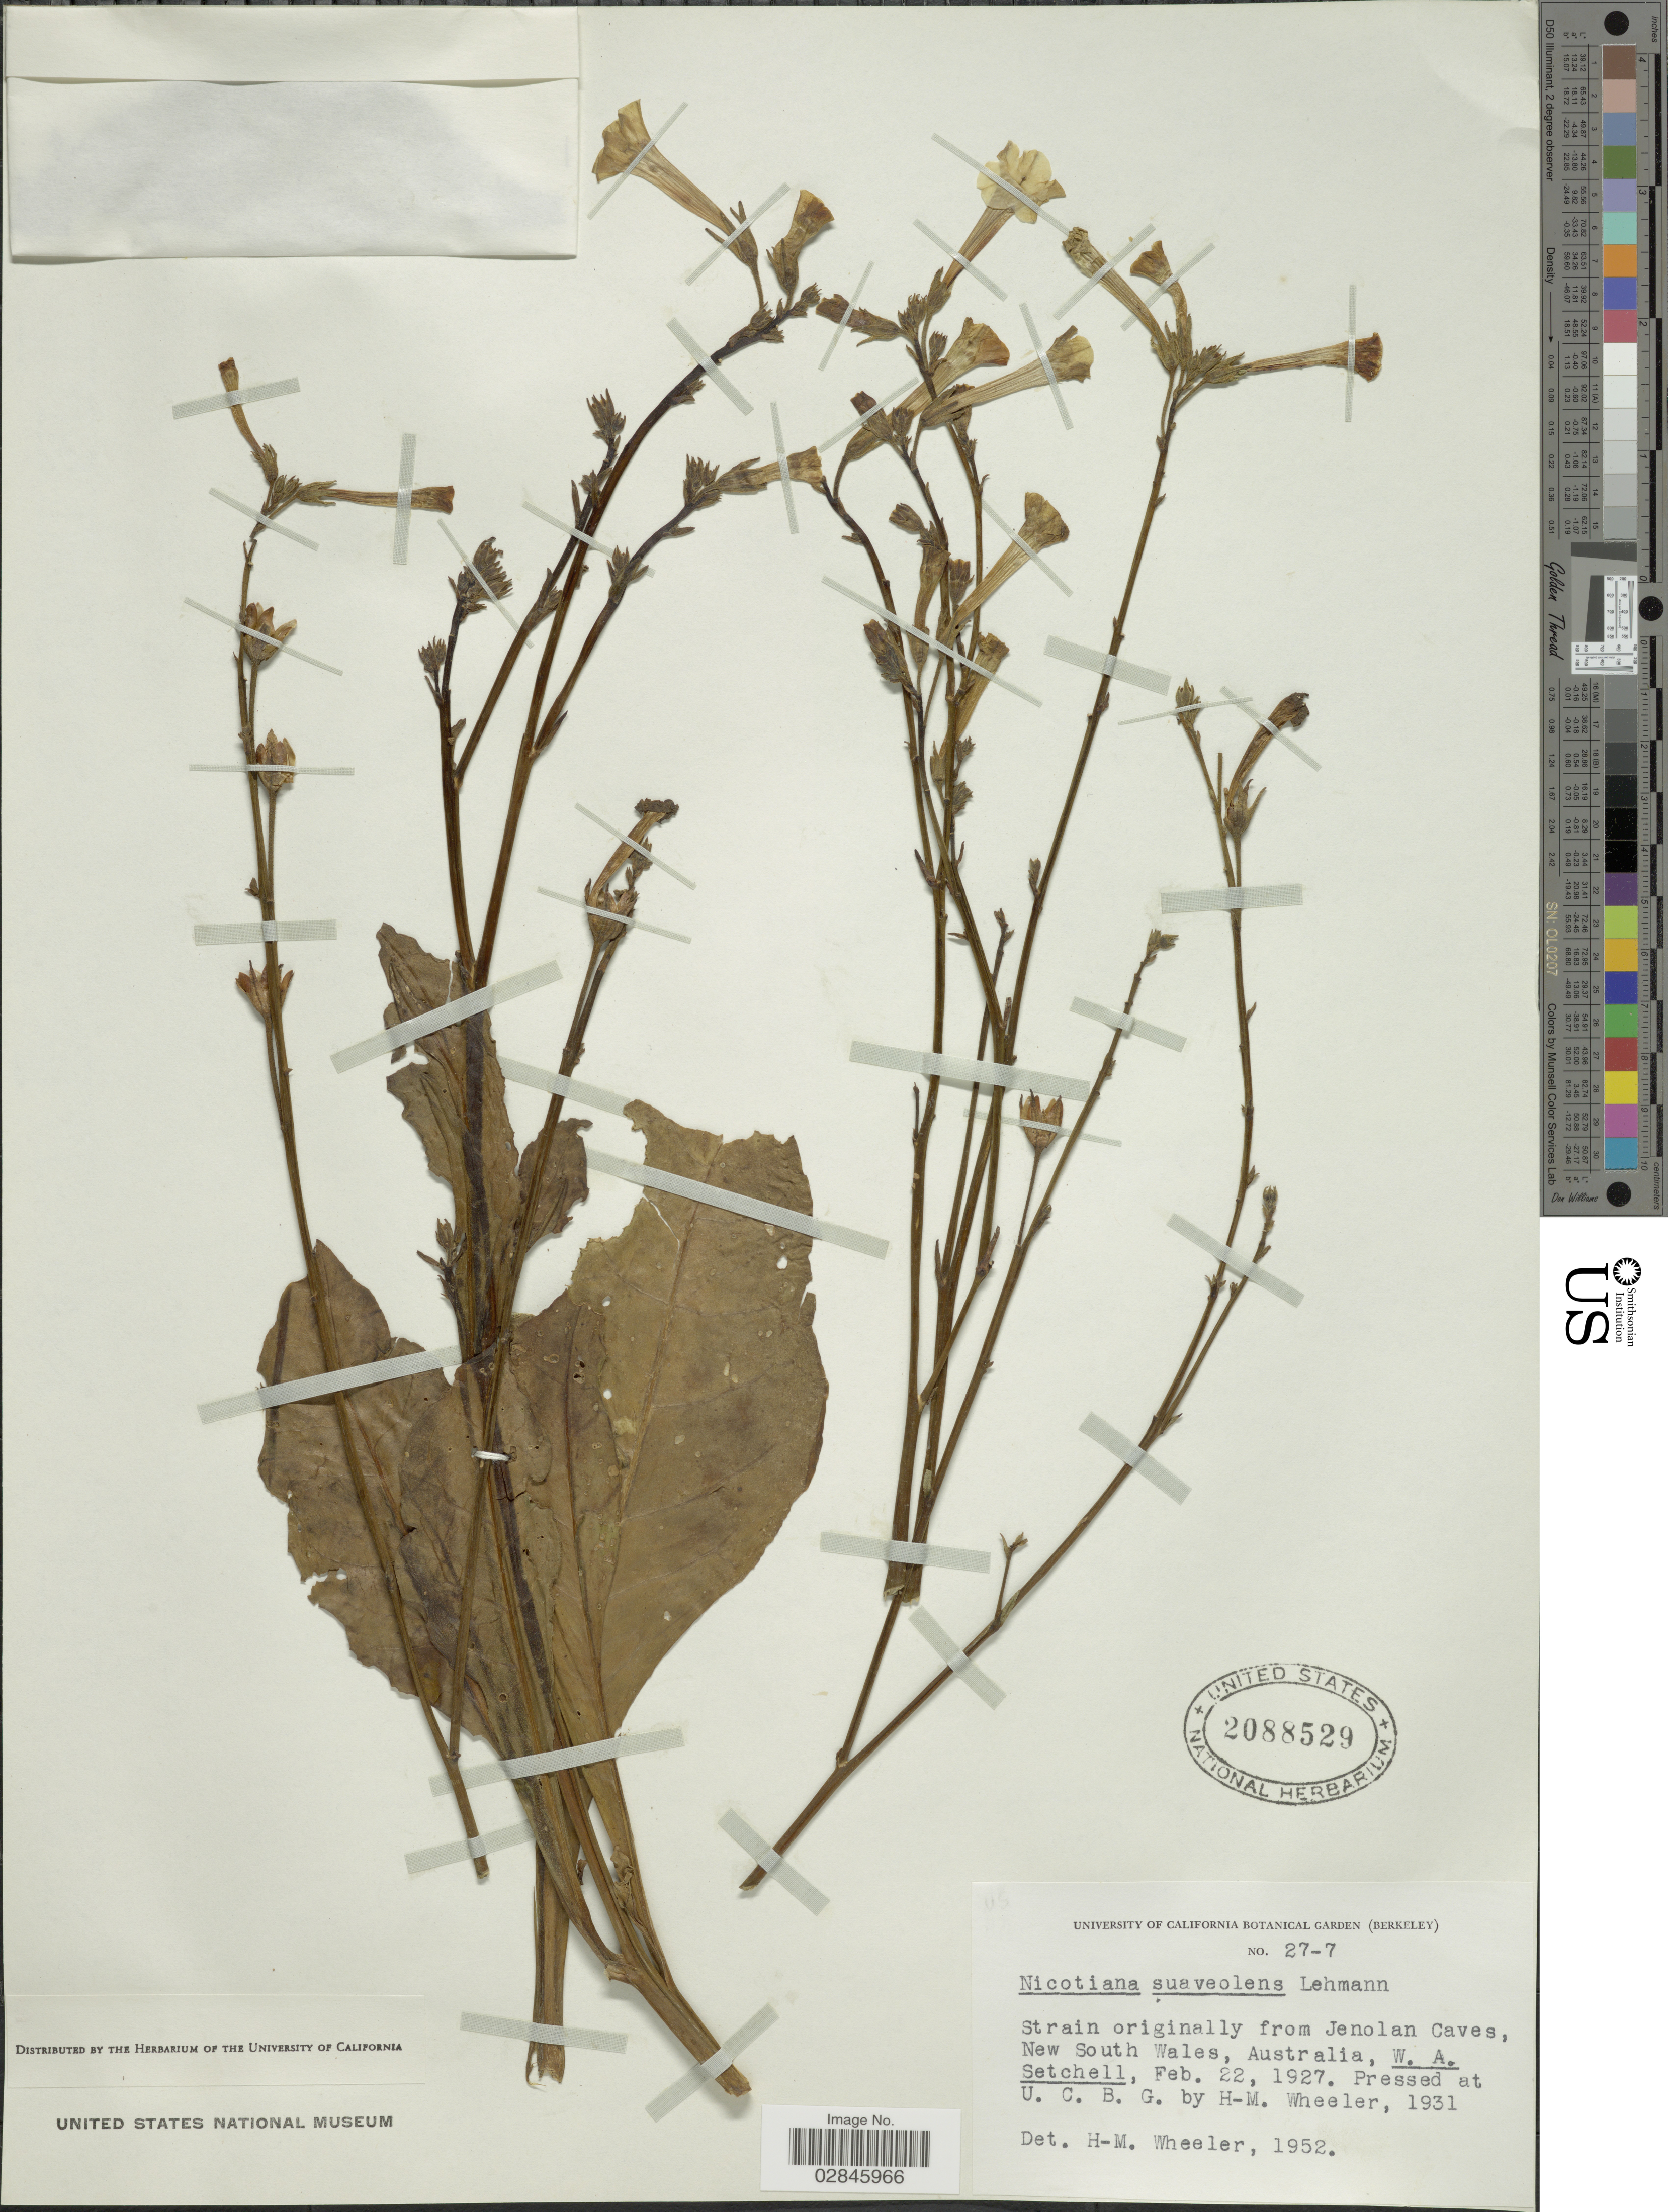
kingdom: Plantae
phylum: Tracheophyta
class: Magnoliopsida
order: Solanales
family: Solanaceae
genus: Nicotiana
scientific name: Nicotiana suaveolens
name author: Lehm.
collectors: E. Ware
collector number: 27-7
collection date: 1931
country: United States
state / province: California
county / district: Alameda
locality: University of California Botanical Garden (Berkeley).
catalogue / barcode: US 2088529